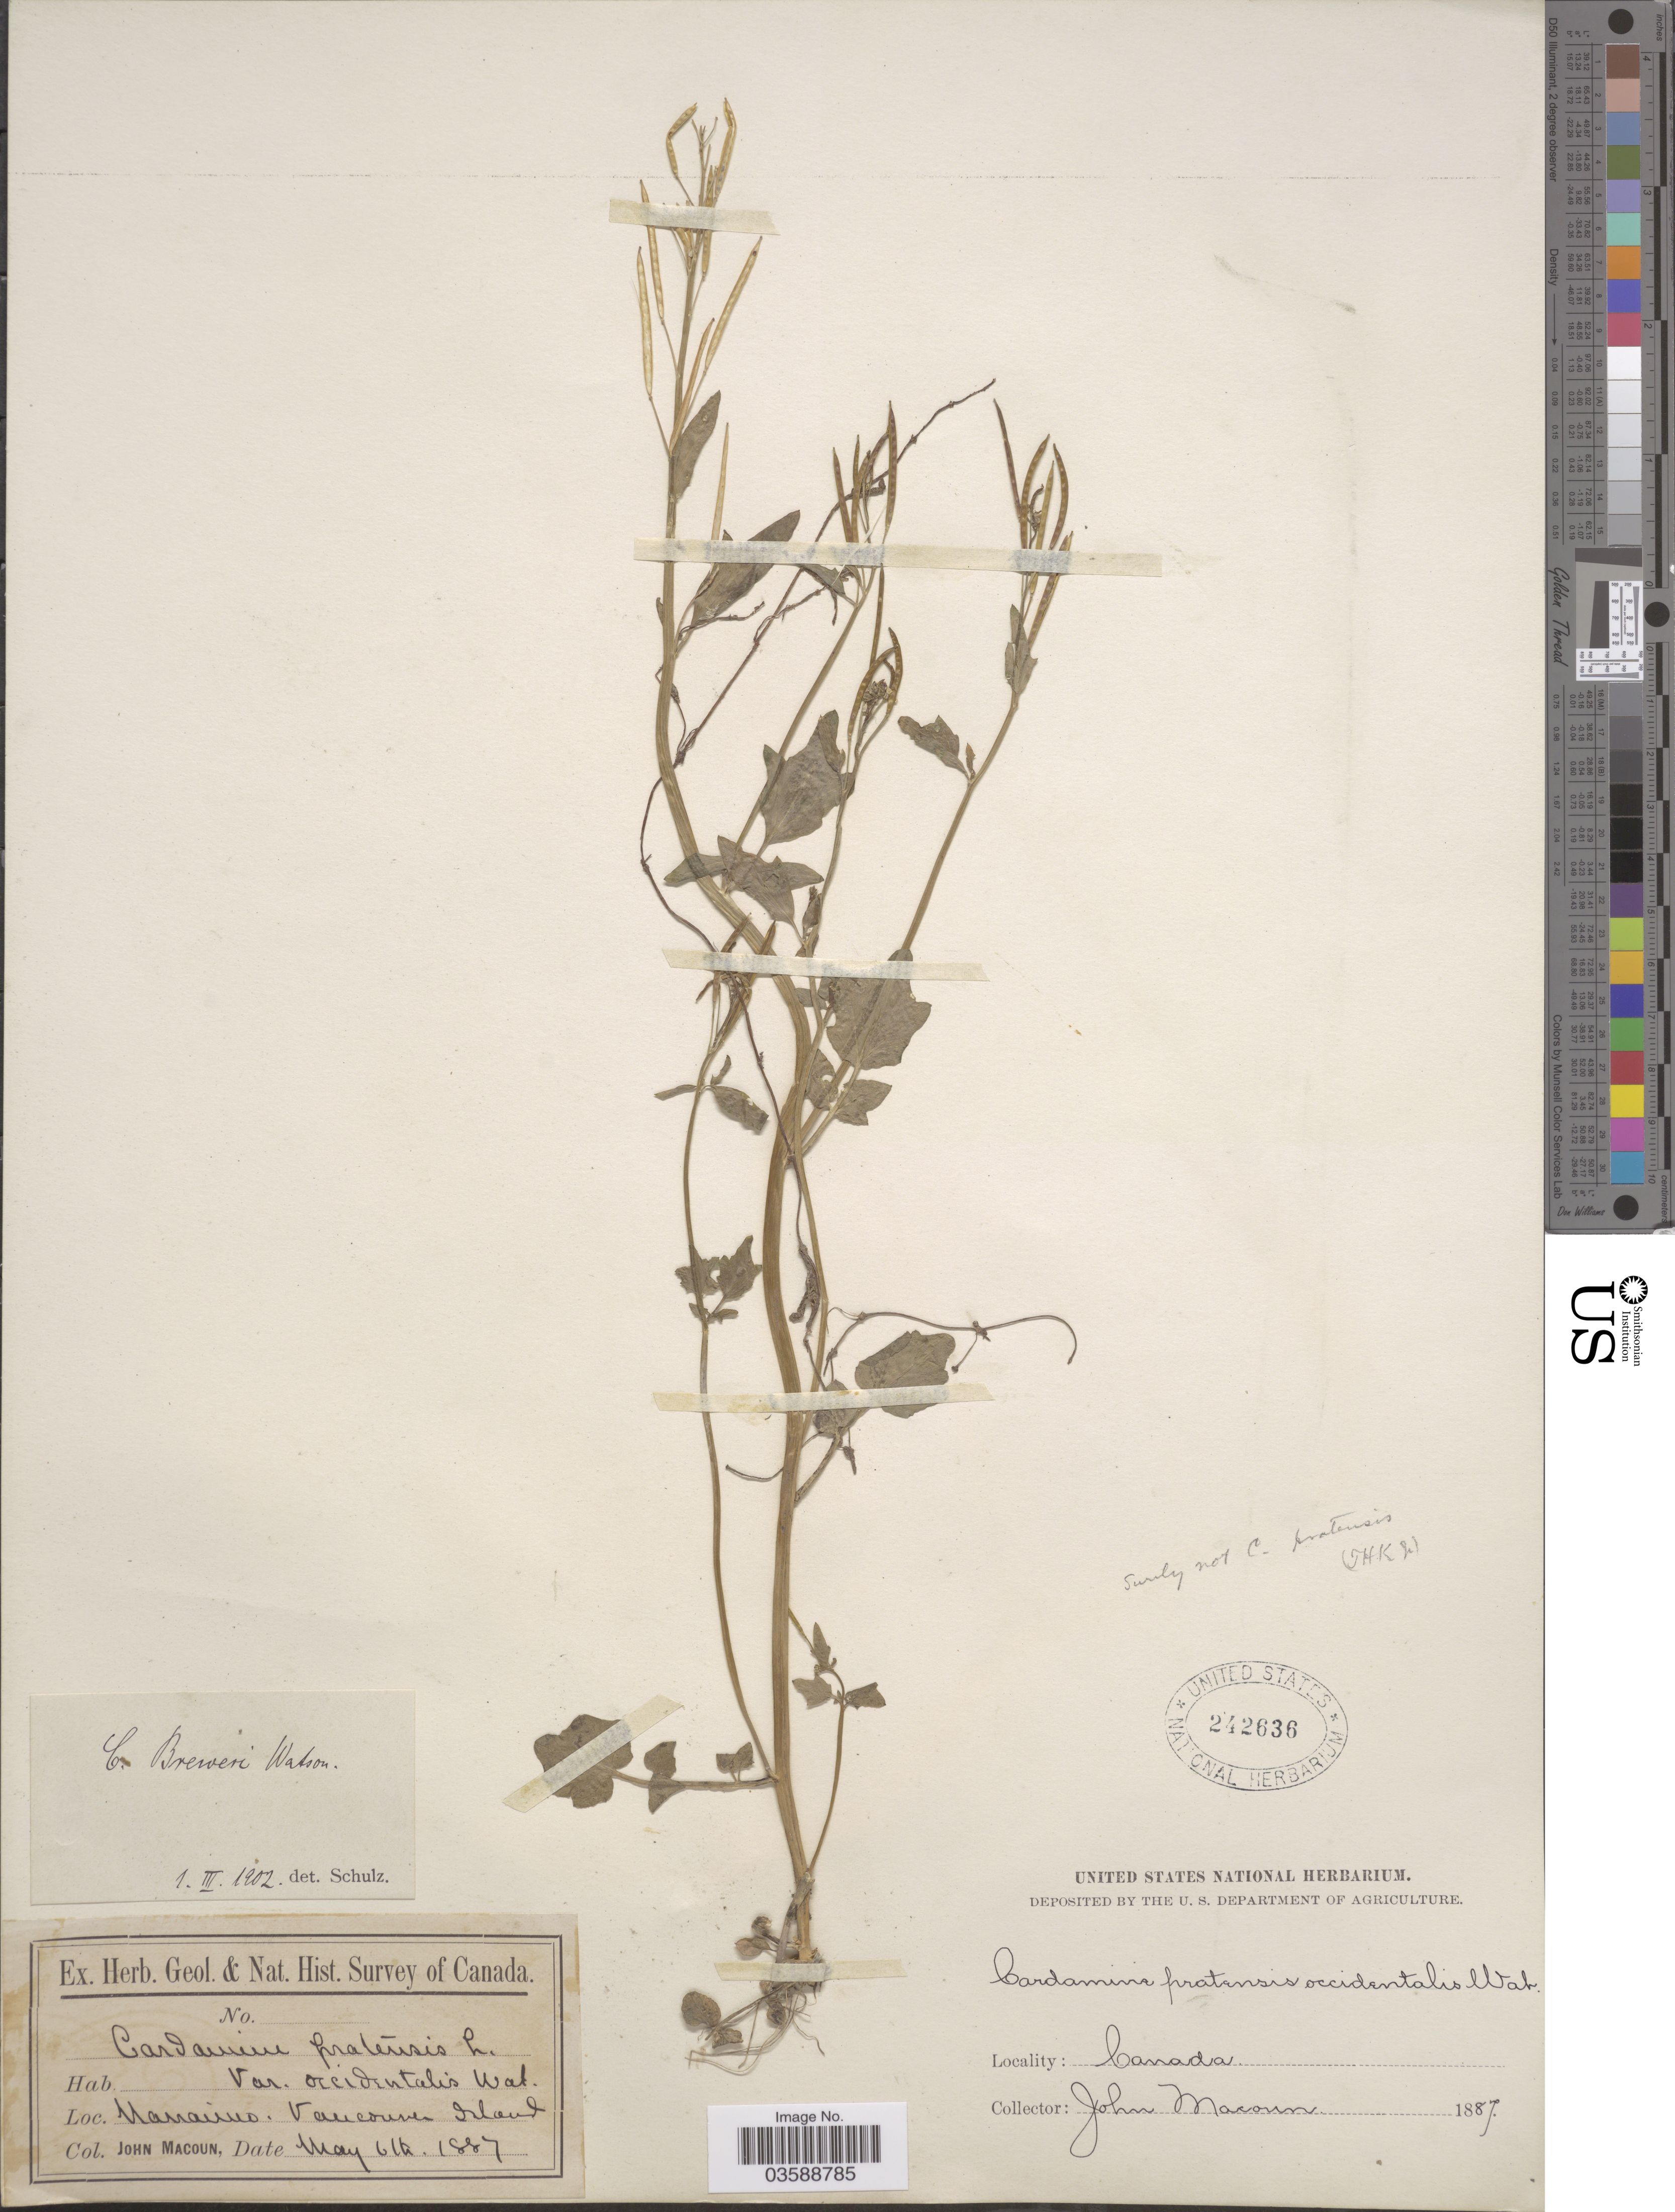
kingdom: Plantae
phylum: Tracheophyta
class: Magnoliopsida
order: Brassicales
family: Brassicaceae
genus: Cardamine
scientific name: Cardamine breweri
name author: S. Watson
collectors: J. Macoun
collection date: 1887-05-06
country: Canada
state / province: British Columbia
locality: Nanaimo. Vancouver Island.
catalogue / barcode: US 242636